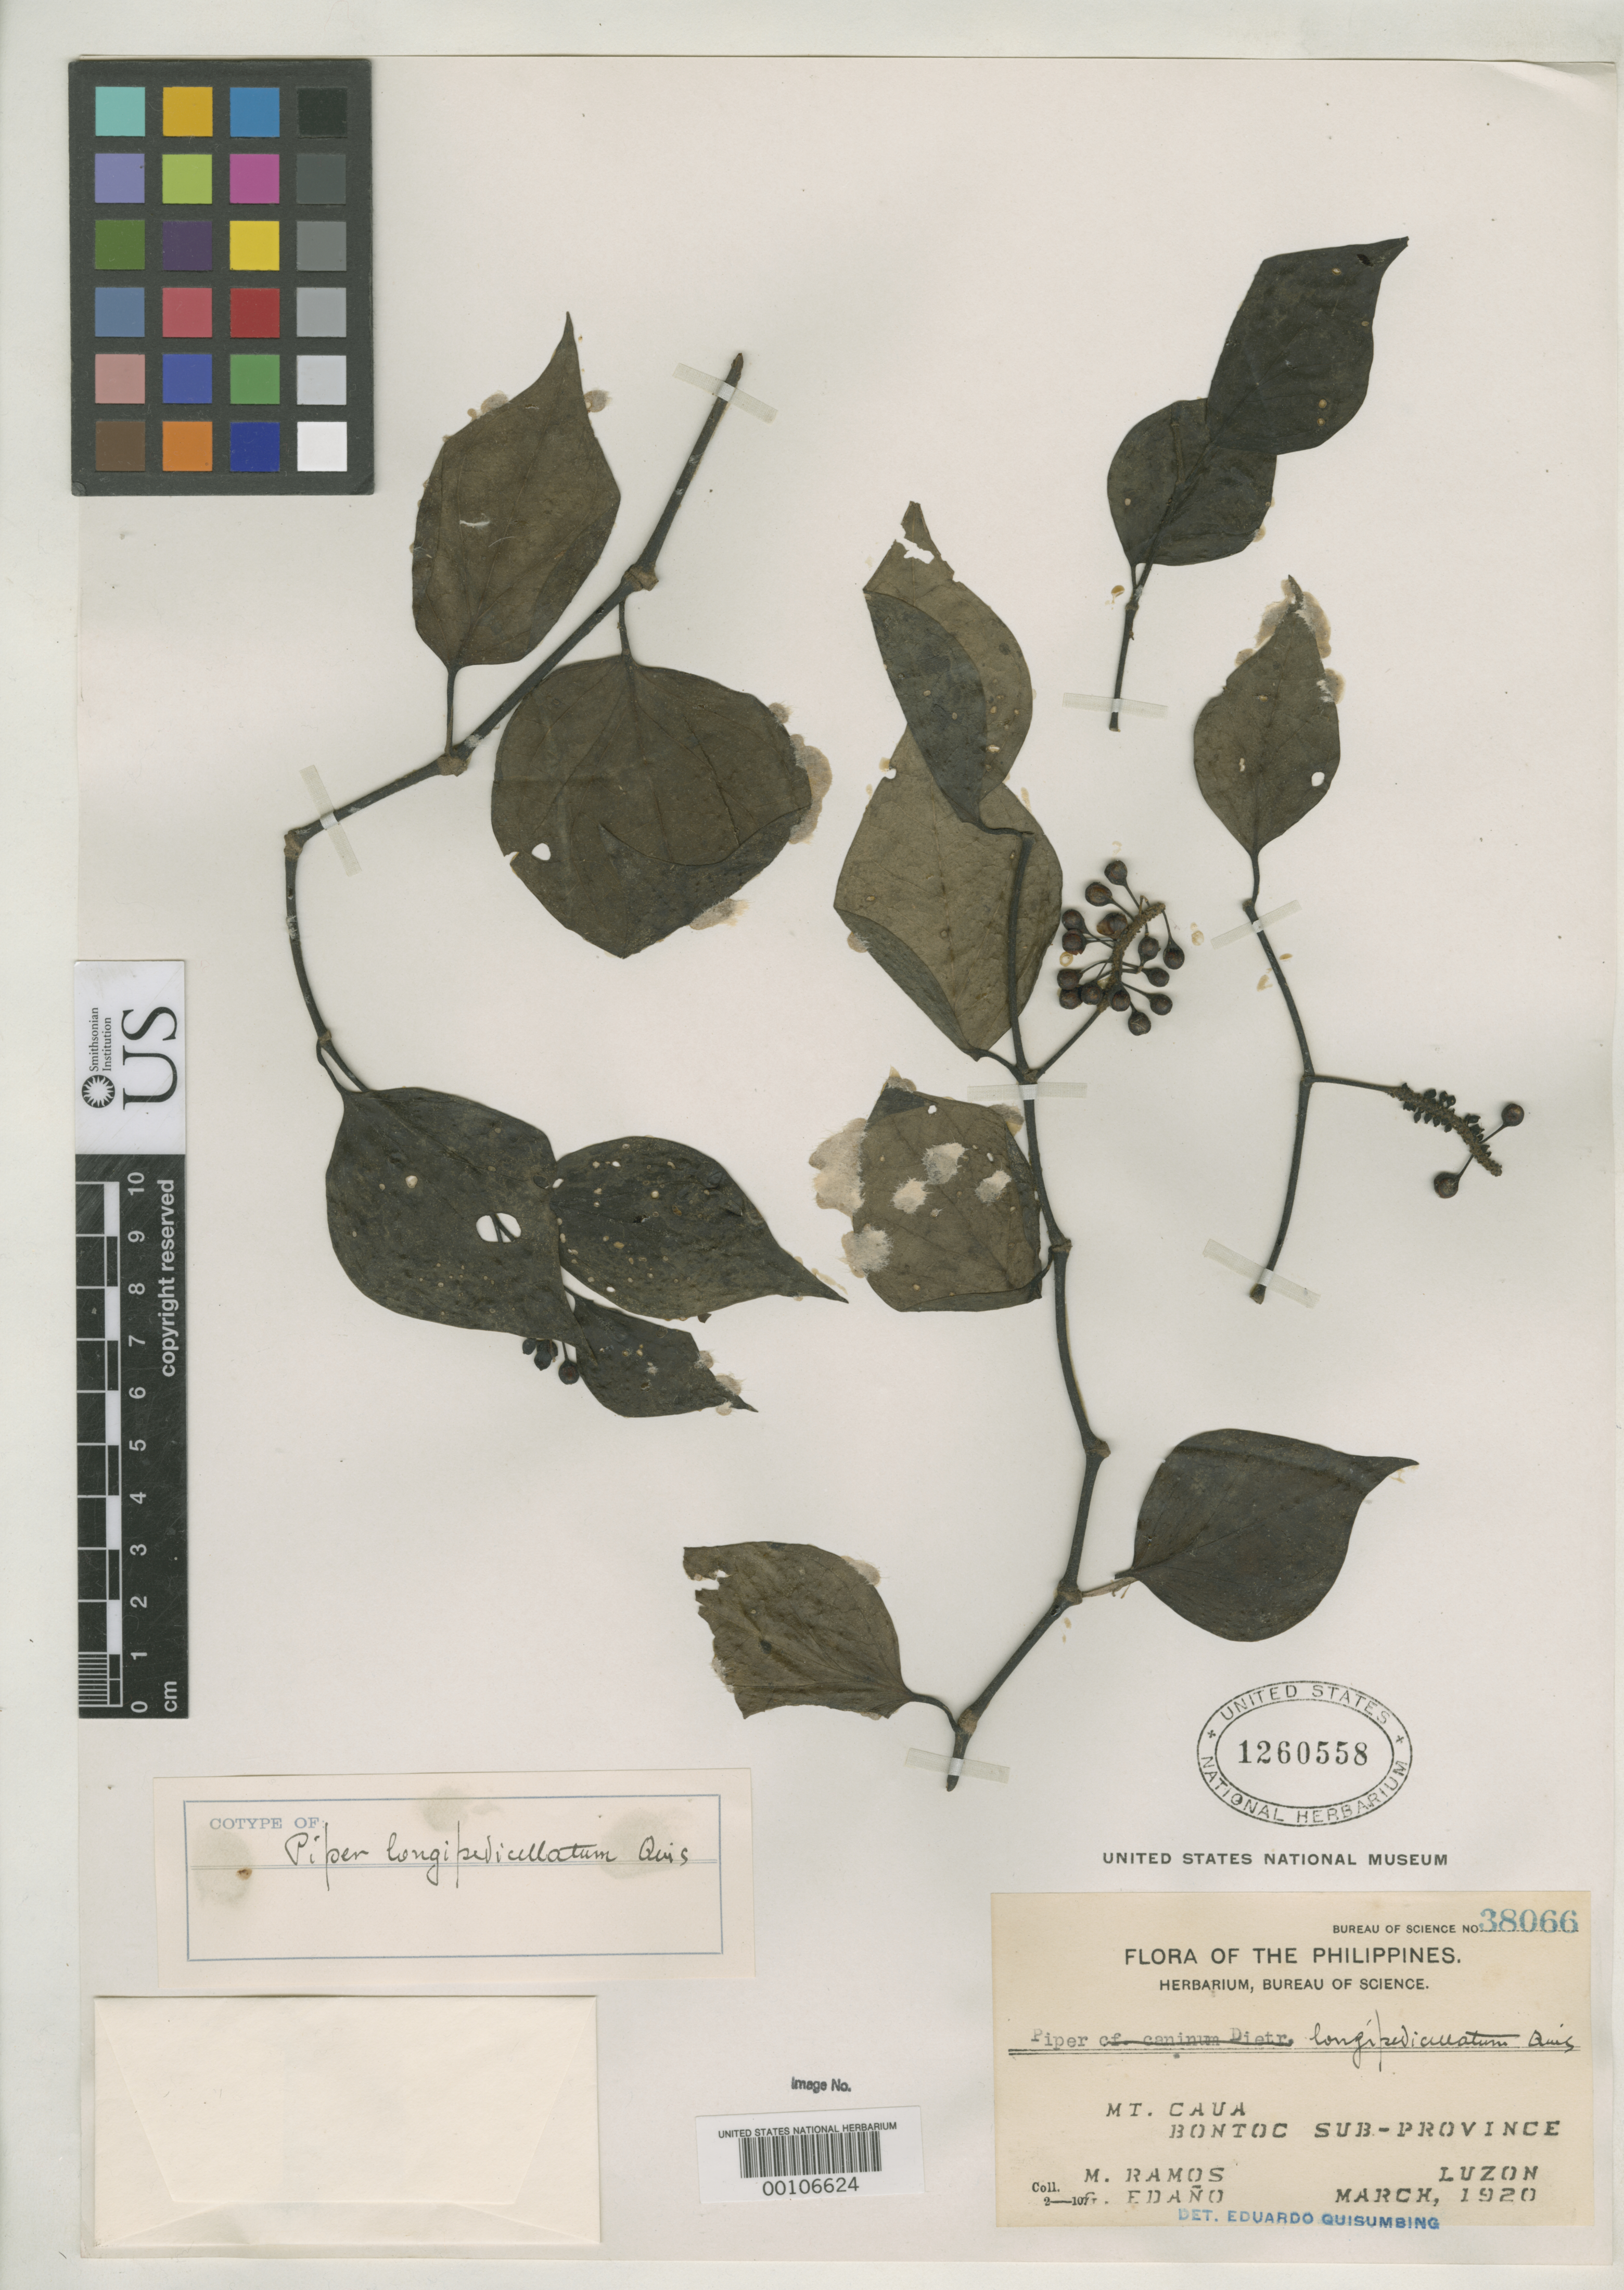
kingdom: Plantae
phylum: Tracheophyta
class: Magnoliopsida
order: Piperales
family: Piperaceae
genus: Piper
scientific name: Piper longipedicellatum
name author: Quisumb.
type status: Isotype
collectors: M. Ramos & G. E. Edaño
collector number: Bur. Sci. 38066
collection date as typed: Mar 1920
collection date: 1920-03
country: Philippines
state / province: Cordillera (Administrative Region)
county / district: Mountain province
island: Luzon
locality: Mt. Caua, Bontoc.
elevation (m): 1800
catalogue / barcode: US 1260558